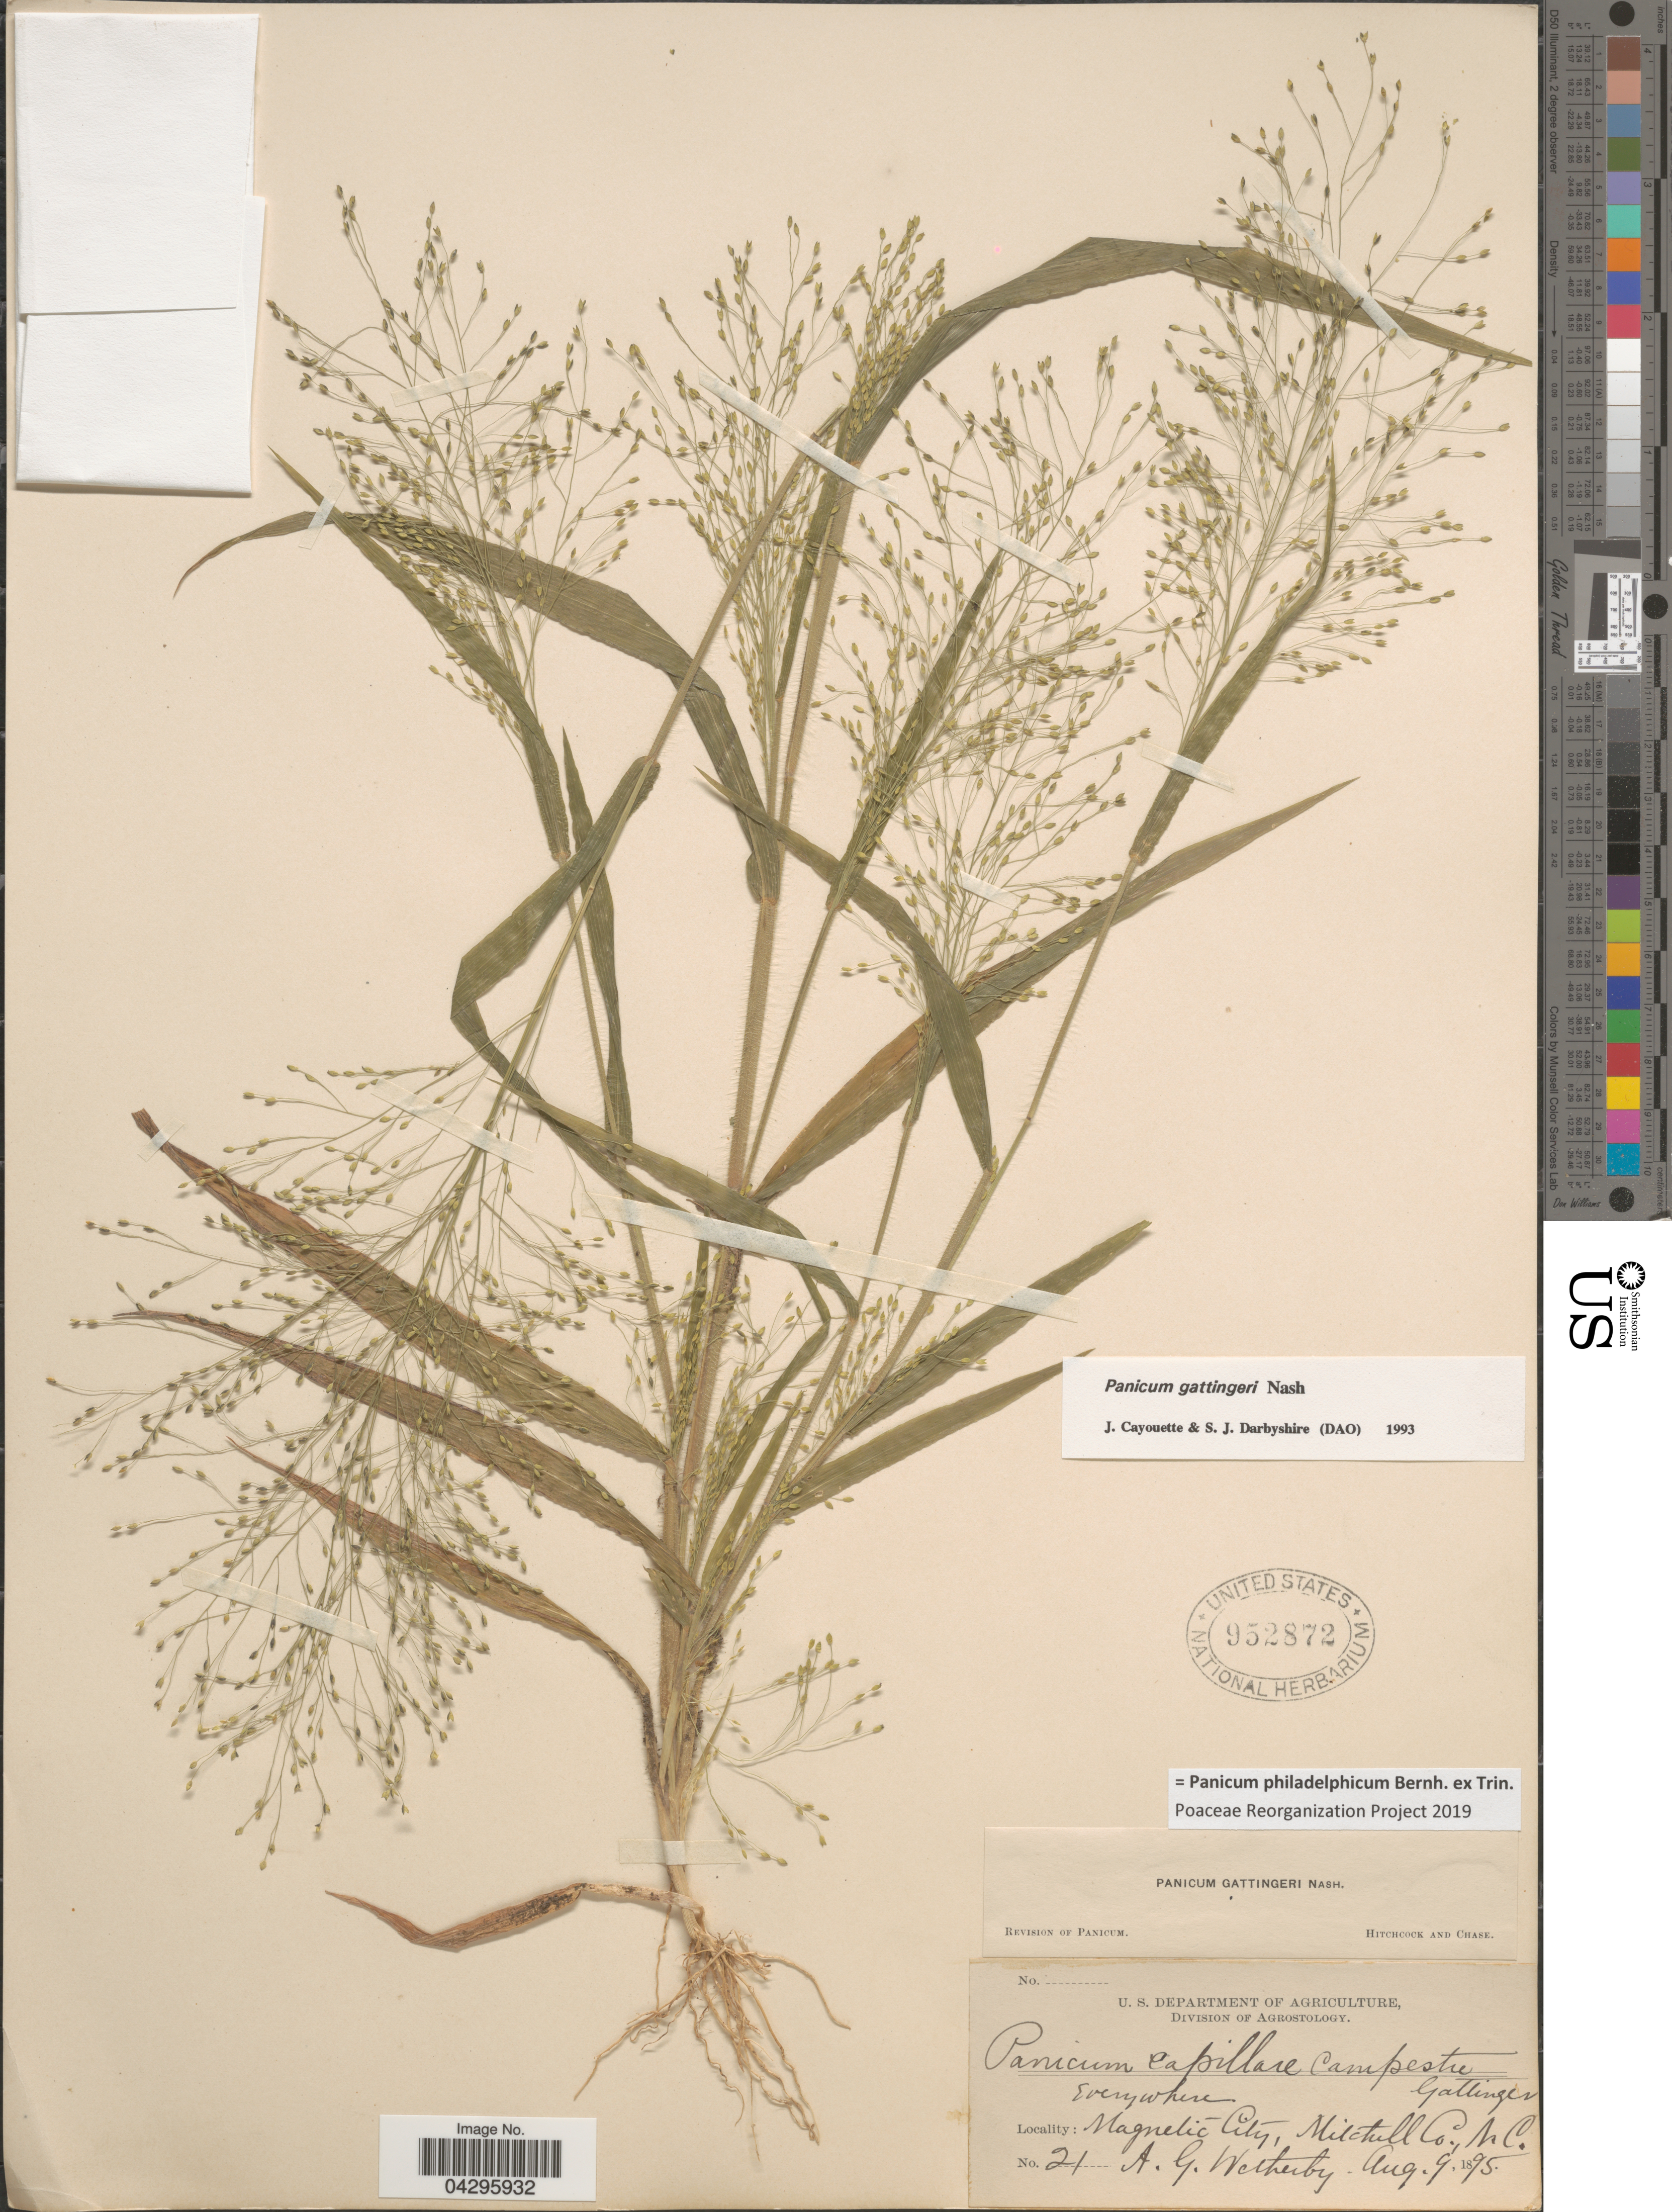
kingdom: Plantae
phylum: Tracheophyta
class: Liliopsida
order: Poales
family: Poaceae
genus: Panicum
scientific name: Panicum philadelphicum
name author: Bernh. ex Trin.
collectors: A. Wetherby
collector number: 21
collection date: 1895-08-09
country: United States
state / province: North Carolina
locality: Magnetic City, Mitchell Co.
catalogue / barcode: US 952872